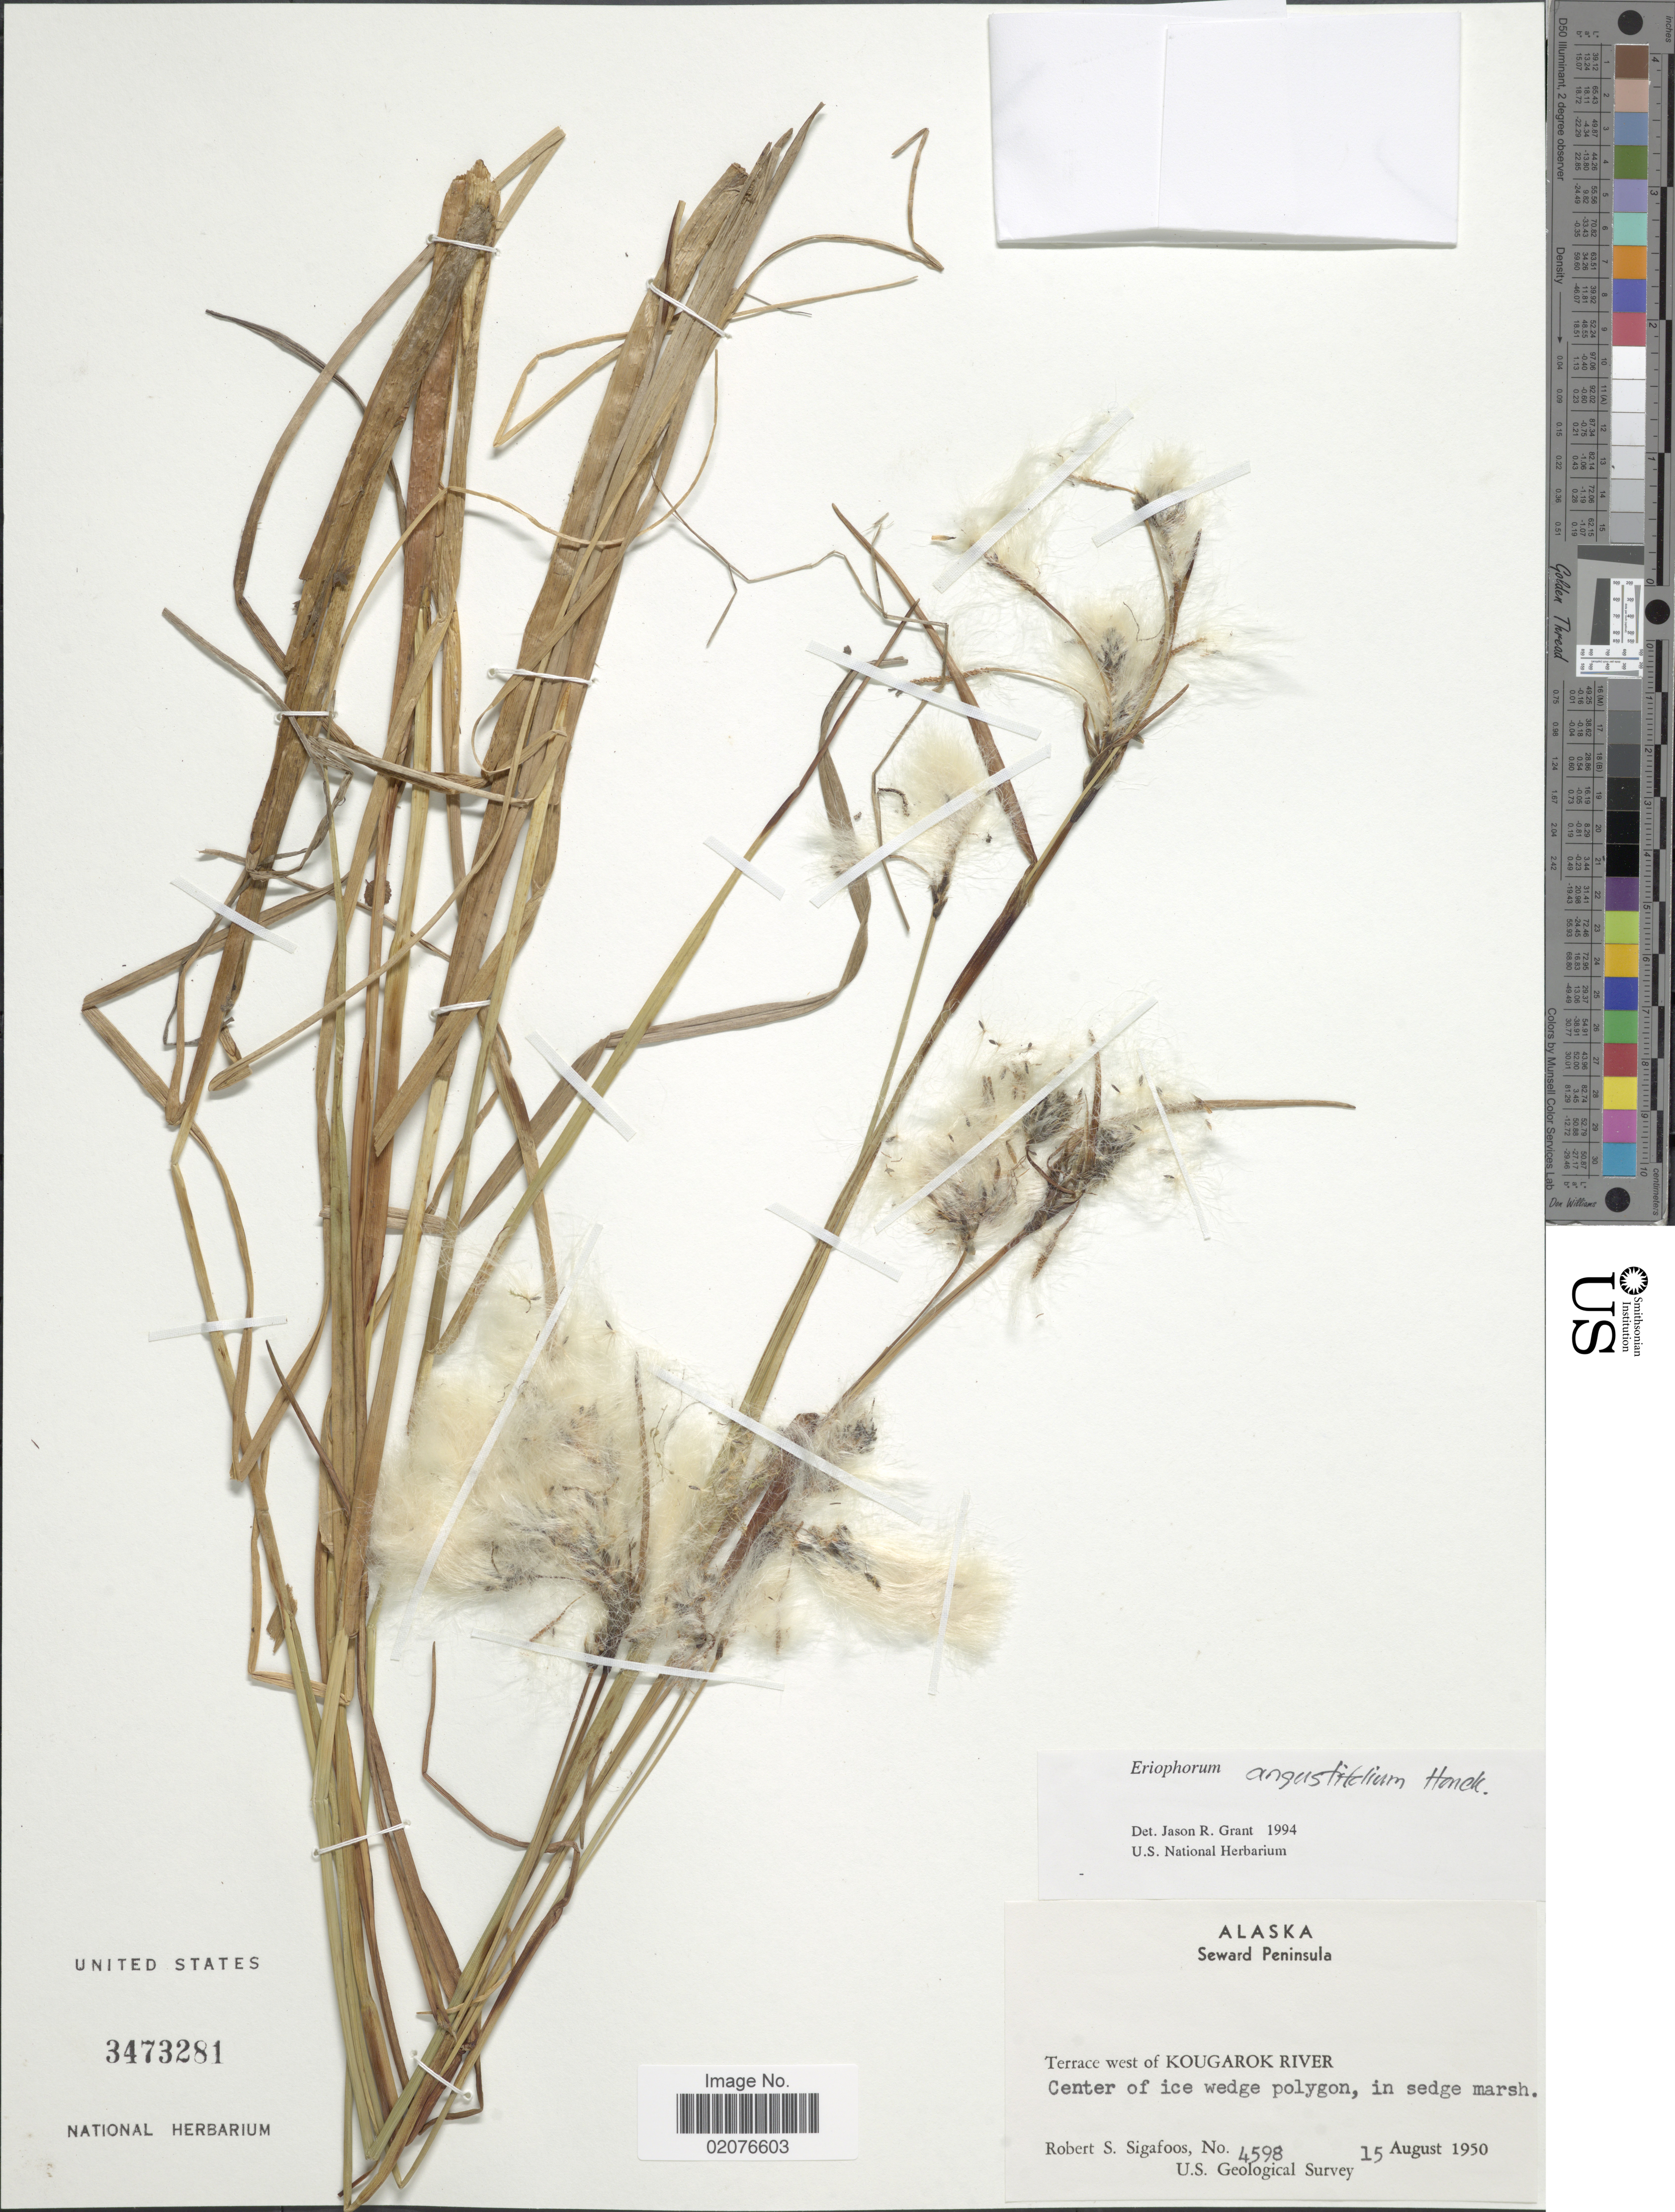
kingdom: Plantae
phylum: Tracheophyta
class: Liliopsida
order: Poales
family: Cyperaceae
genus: Eriophorum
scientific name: Eriophorum angustifolium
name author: Honck.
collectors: R. Sigafoos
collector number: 4598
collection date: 1950-08-15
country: United States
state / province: Alaska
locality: Seward Peninsula, Terrace west of Kougarok River, Center of ice wedge polygon, in sedge marsh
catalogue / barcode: US 3473281